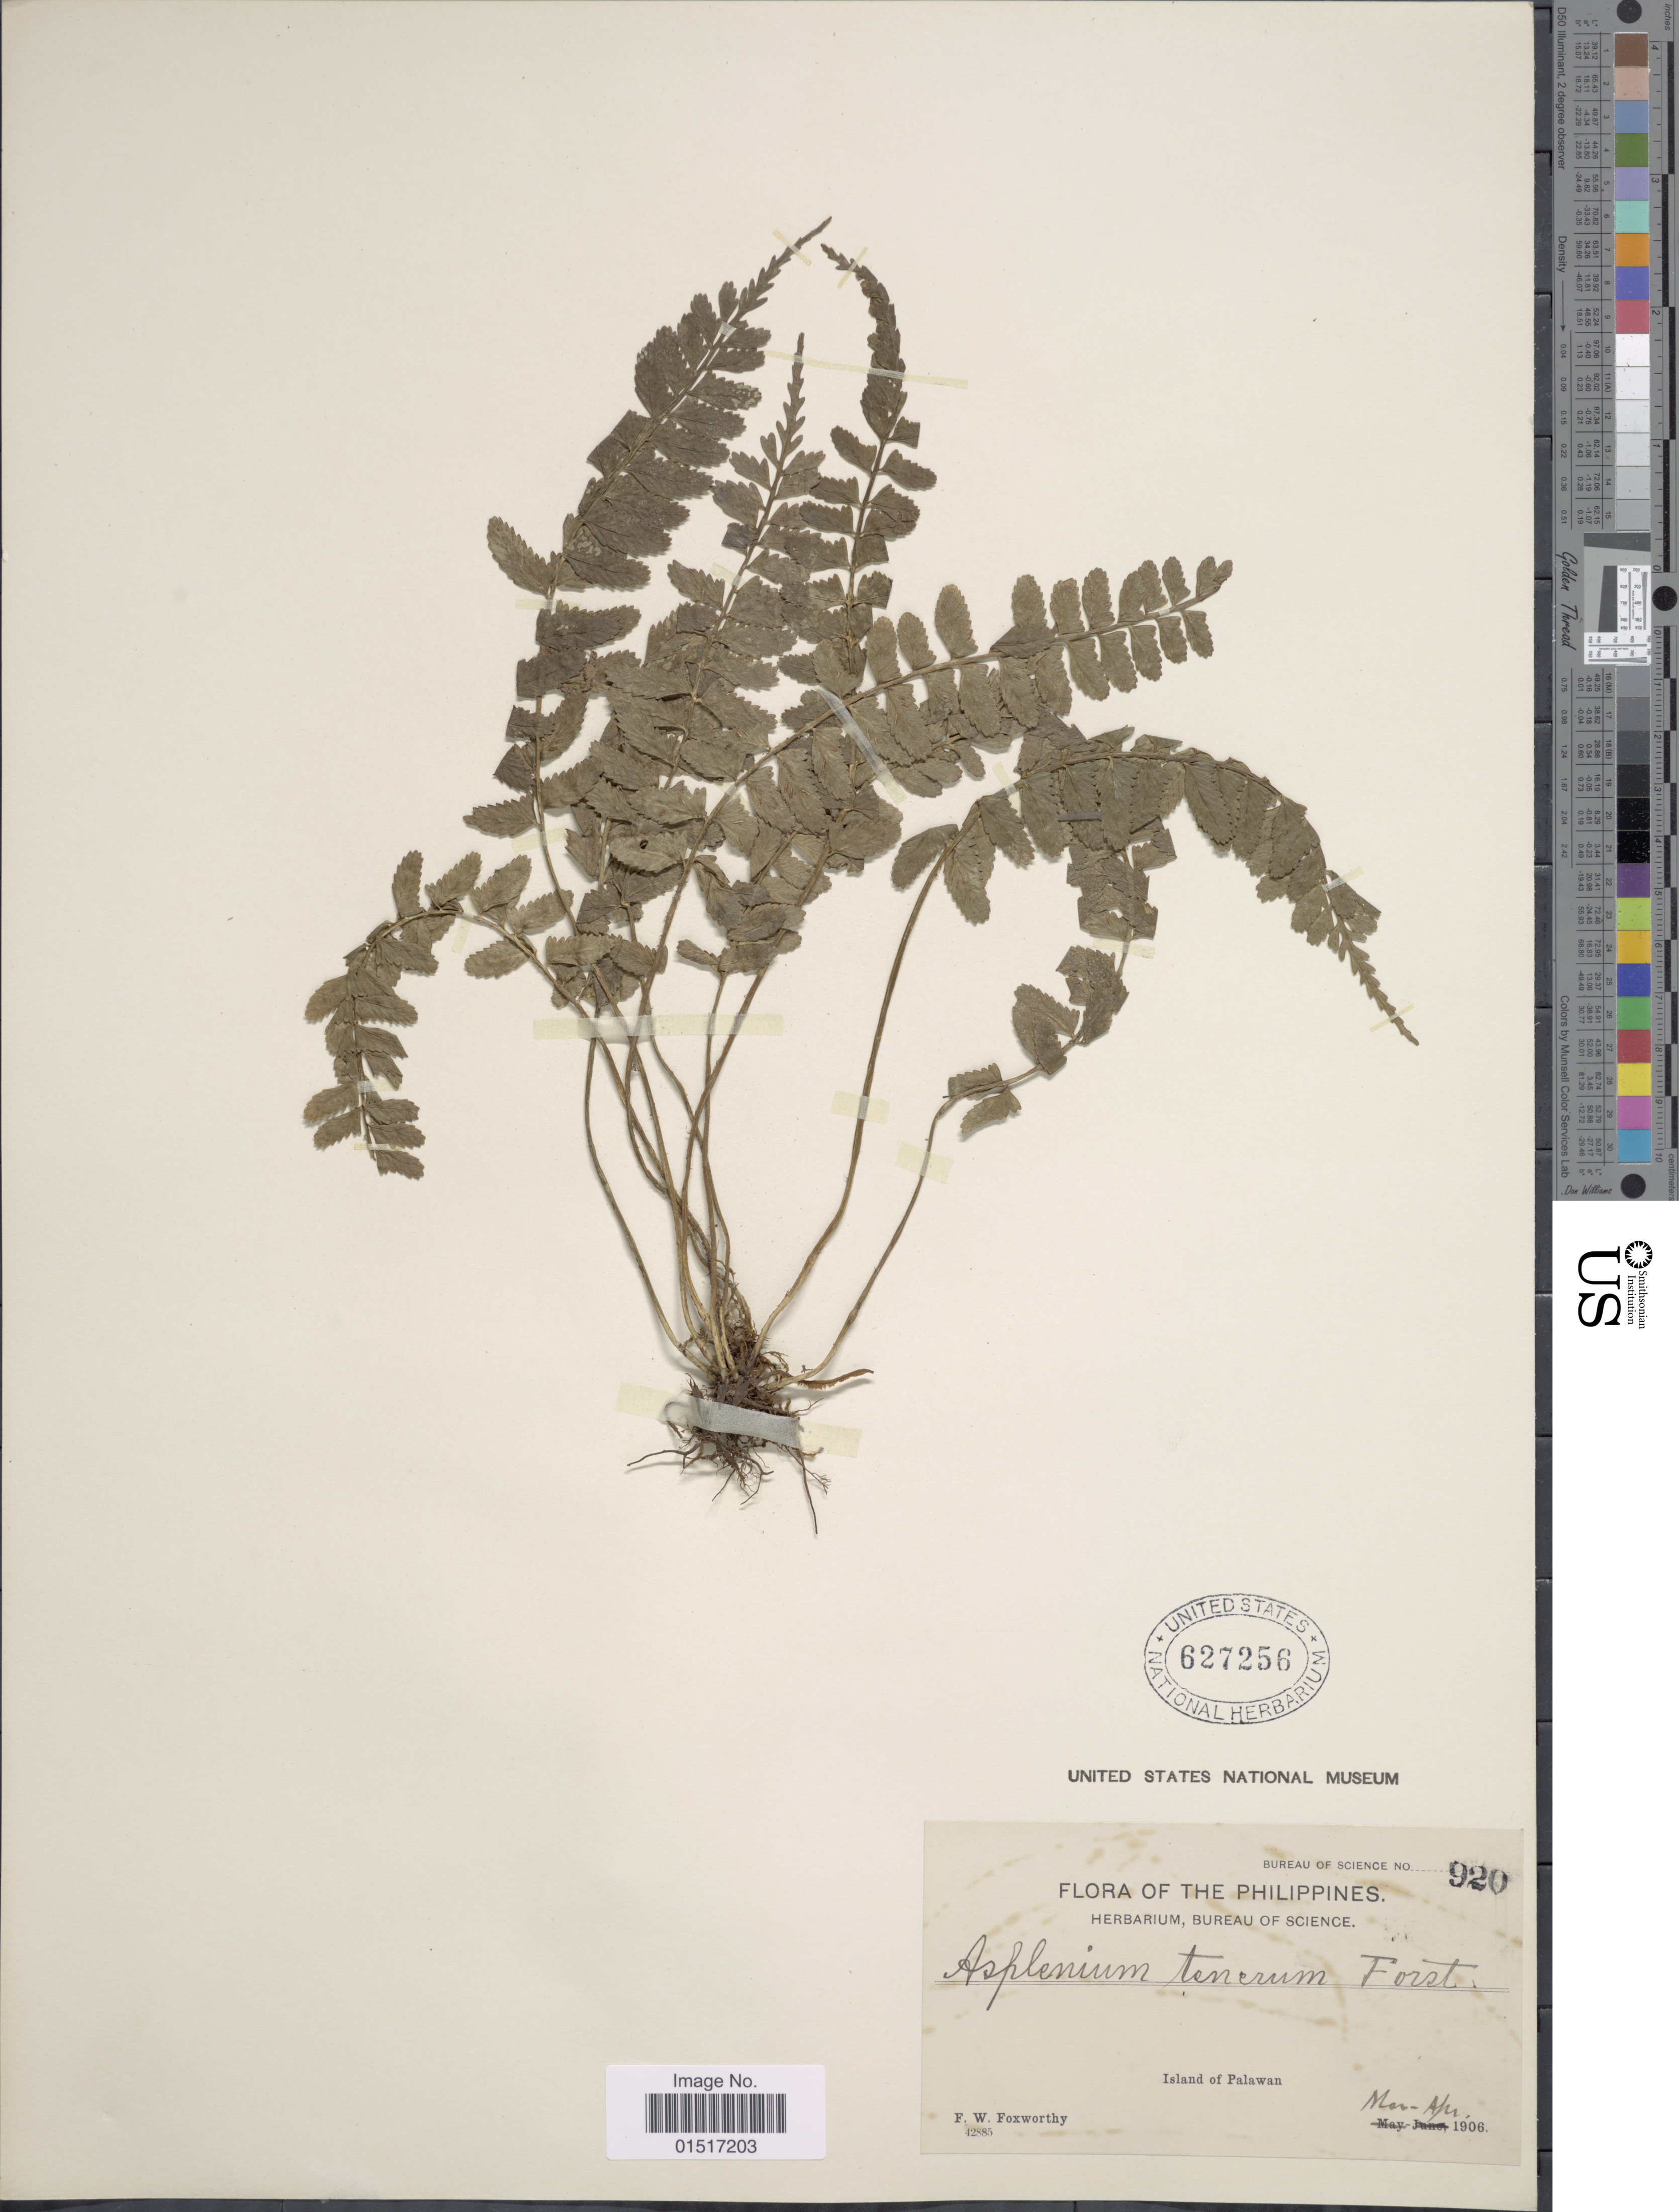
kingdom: Plantae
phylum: Tracheophyta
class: Polypodiopsida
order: Polypodiales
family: Aspleniaceae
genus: Asplenium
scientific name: Asplenium tenerum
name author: G. Forst.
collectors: F. W. Foxworthy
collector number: Bureau of Science 920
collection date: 1906-03/1906-04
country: Philippines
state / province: Mimaropa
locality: Island of Palawan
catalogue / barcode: US 627256